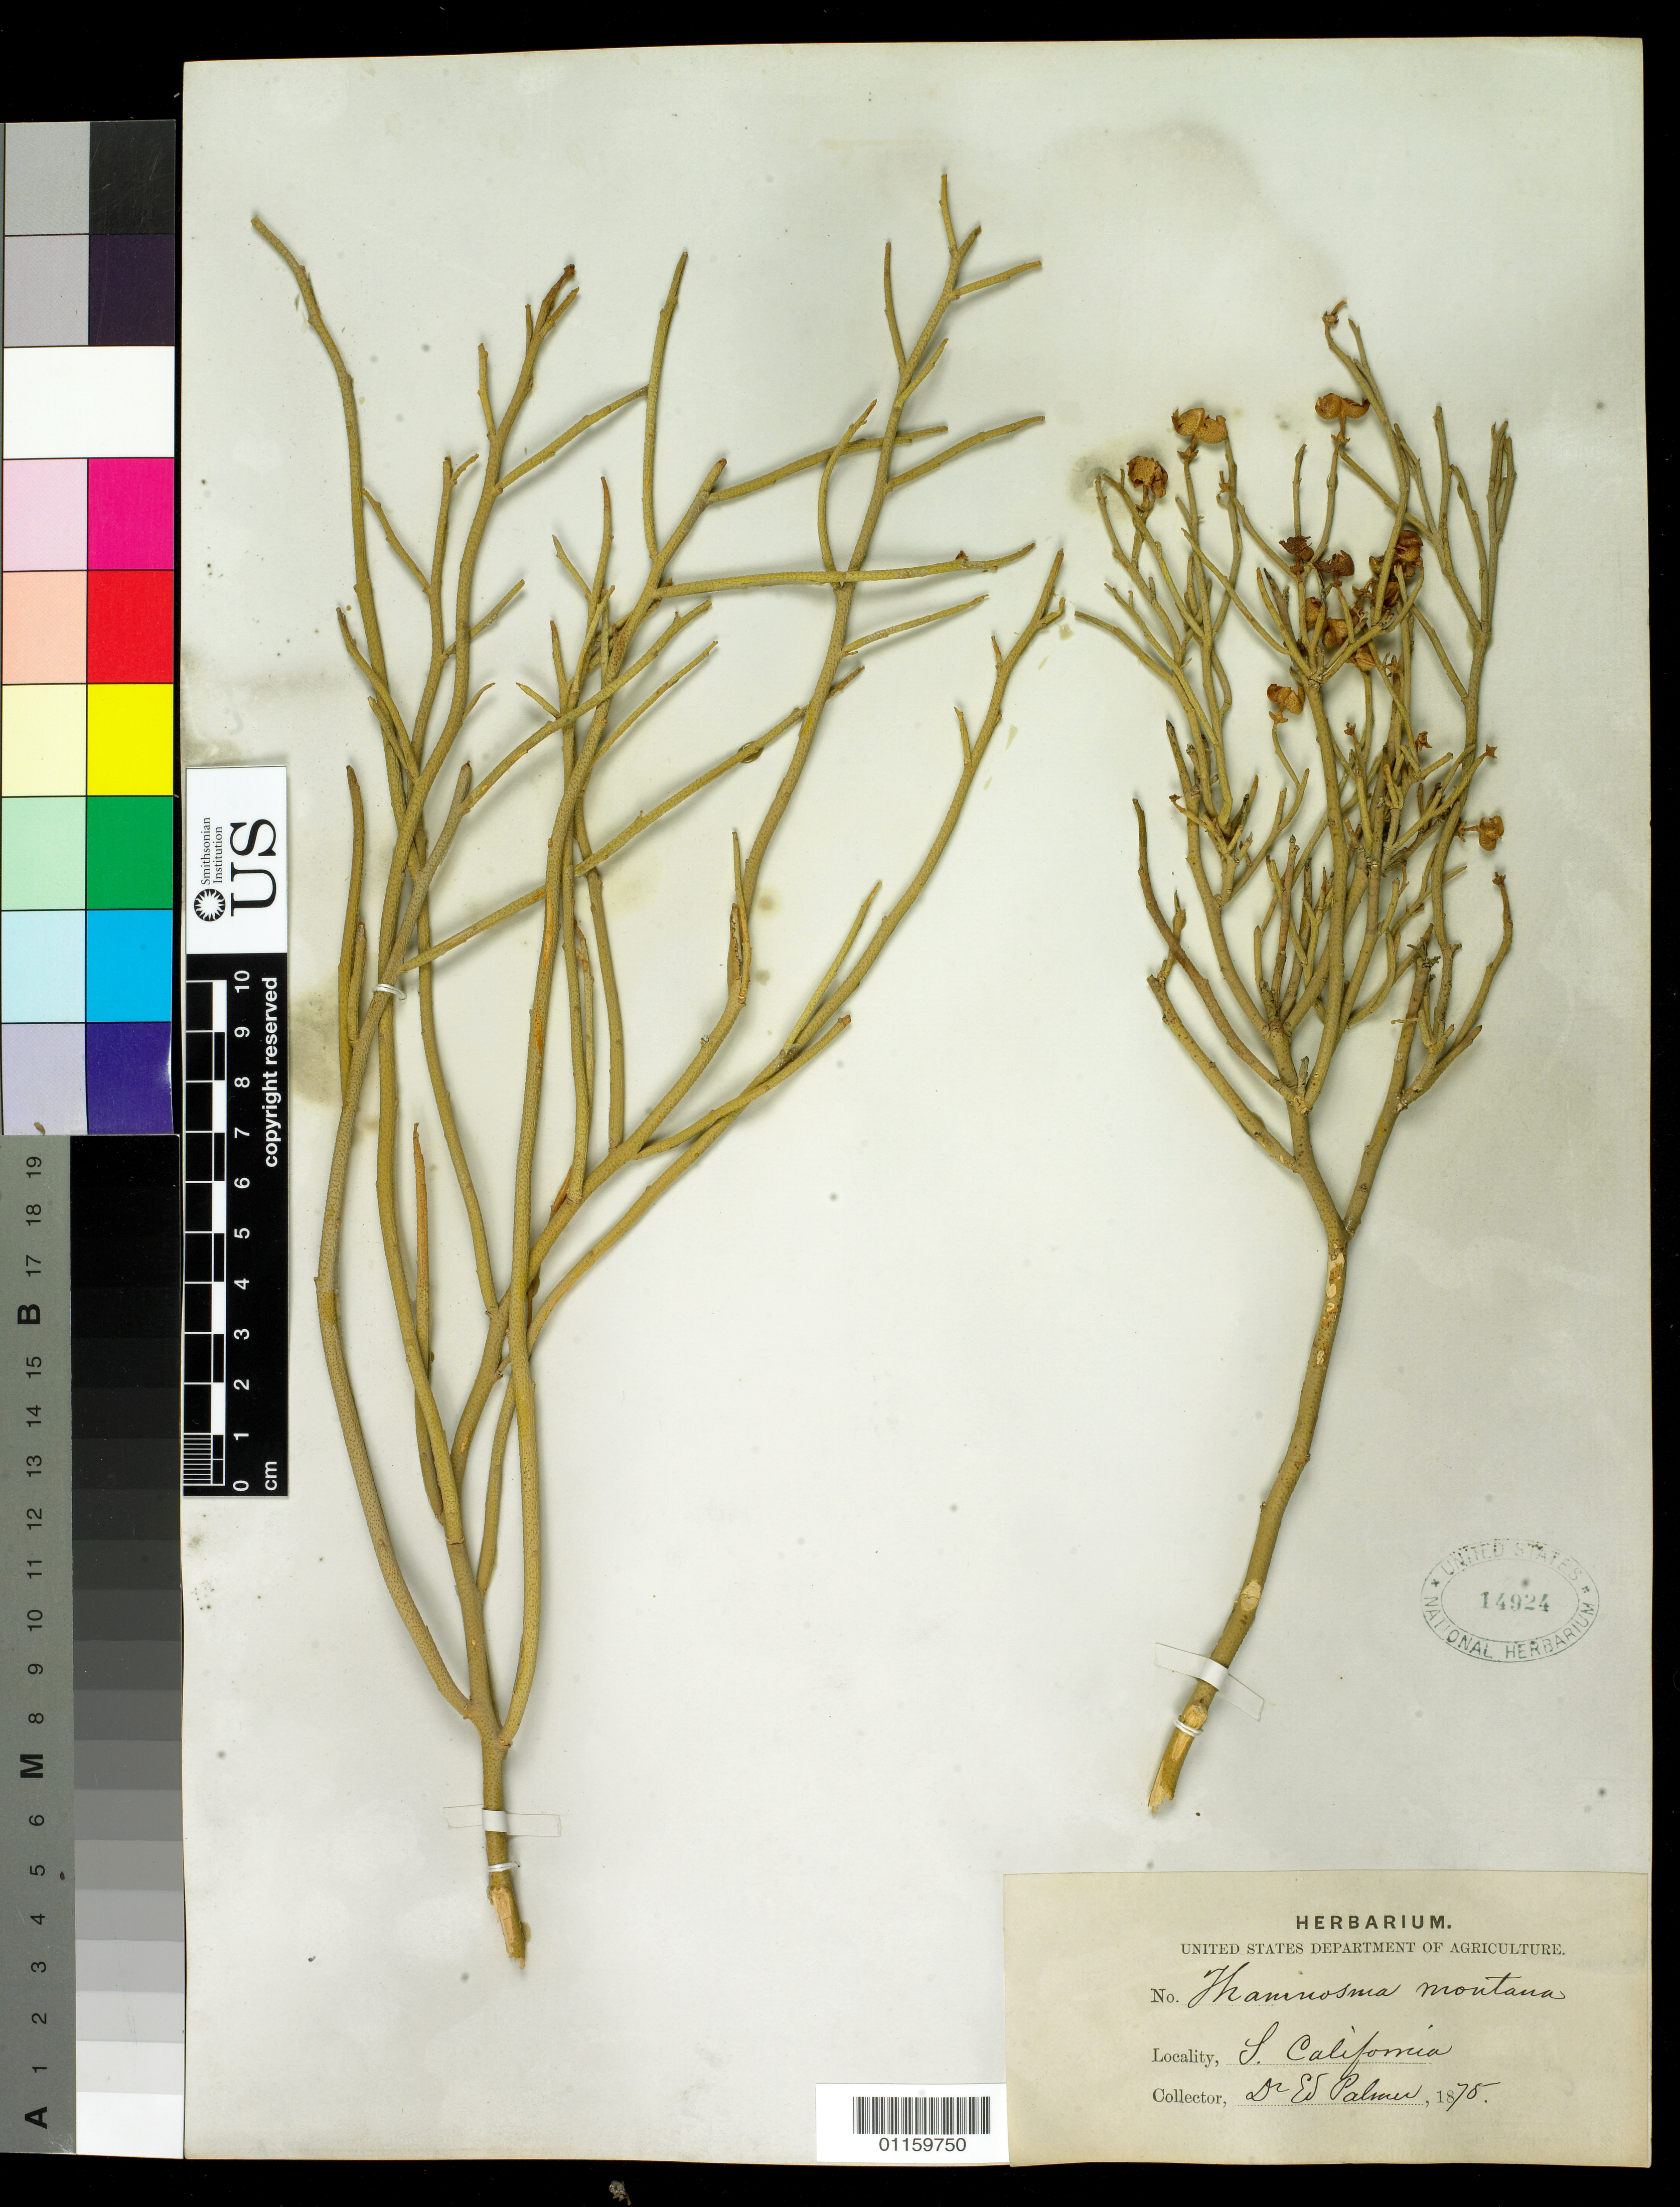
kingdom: Plantae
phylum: Tracheophyta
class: Magnoliopsida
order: Sapindales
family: Rutaceae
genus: Thamnosma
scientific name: Thamnosma montana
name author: Torr. & Frém.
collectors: E. Palmer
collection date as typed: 1875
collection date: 1875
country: United States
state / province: California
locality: S. California.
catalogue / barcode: US 14924